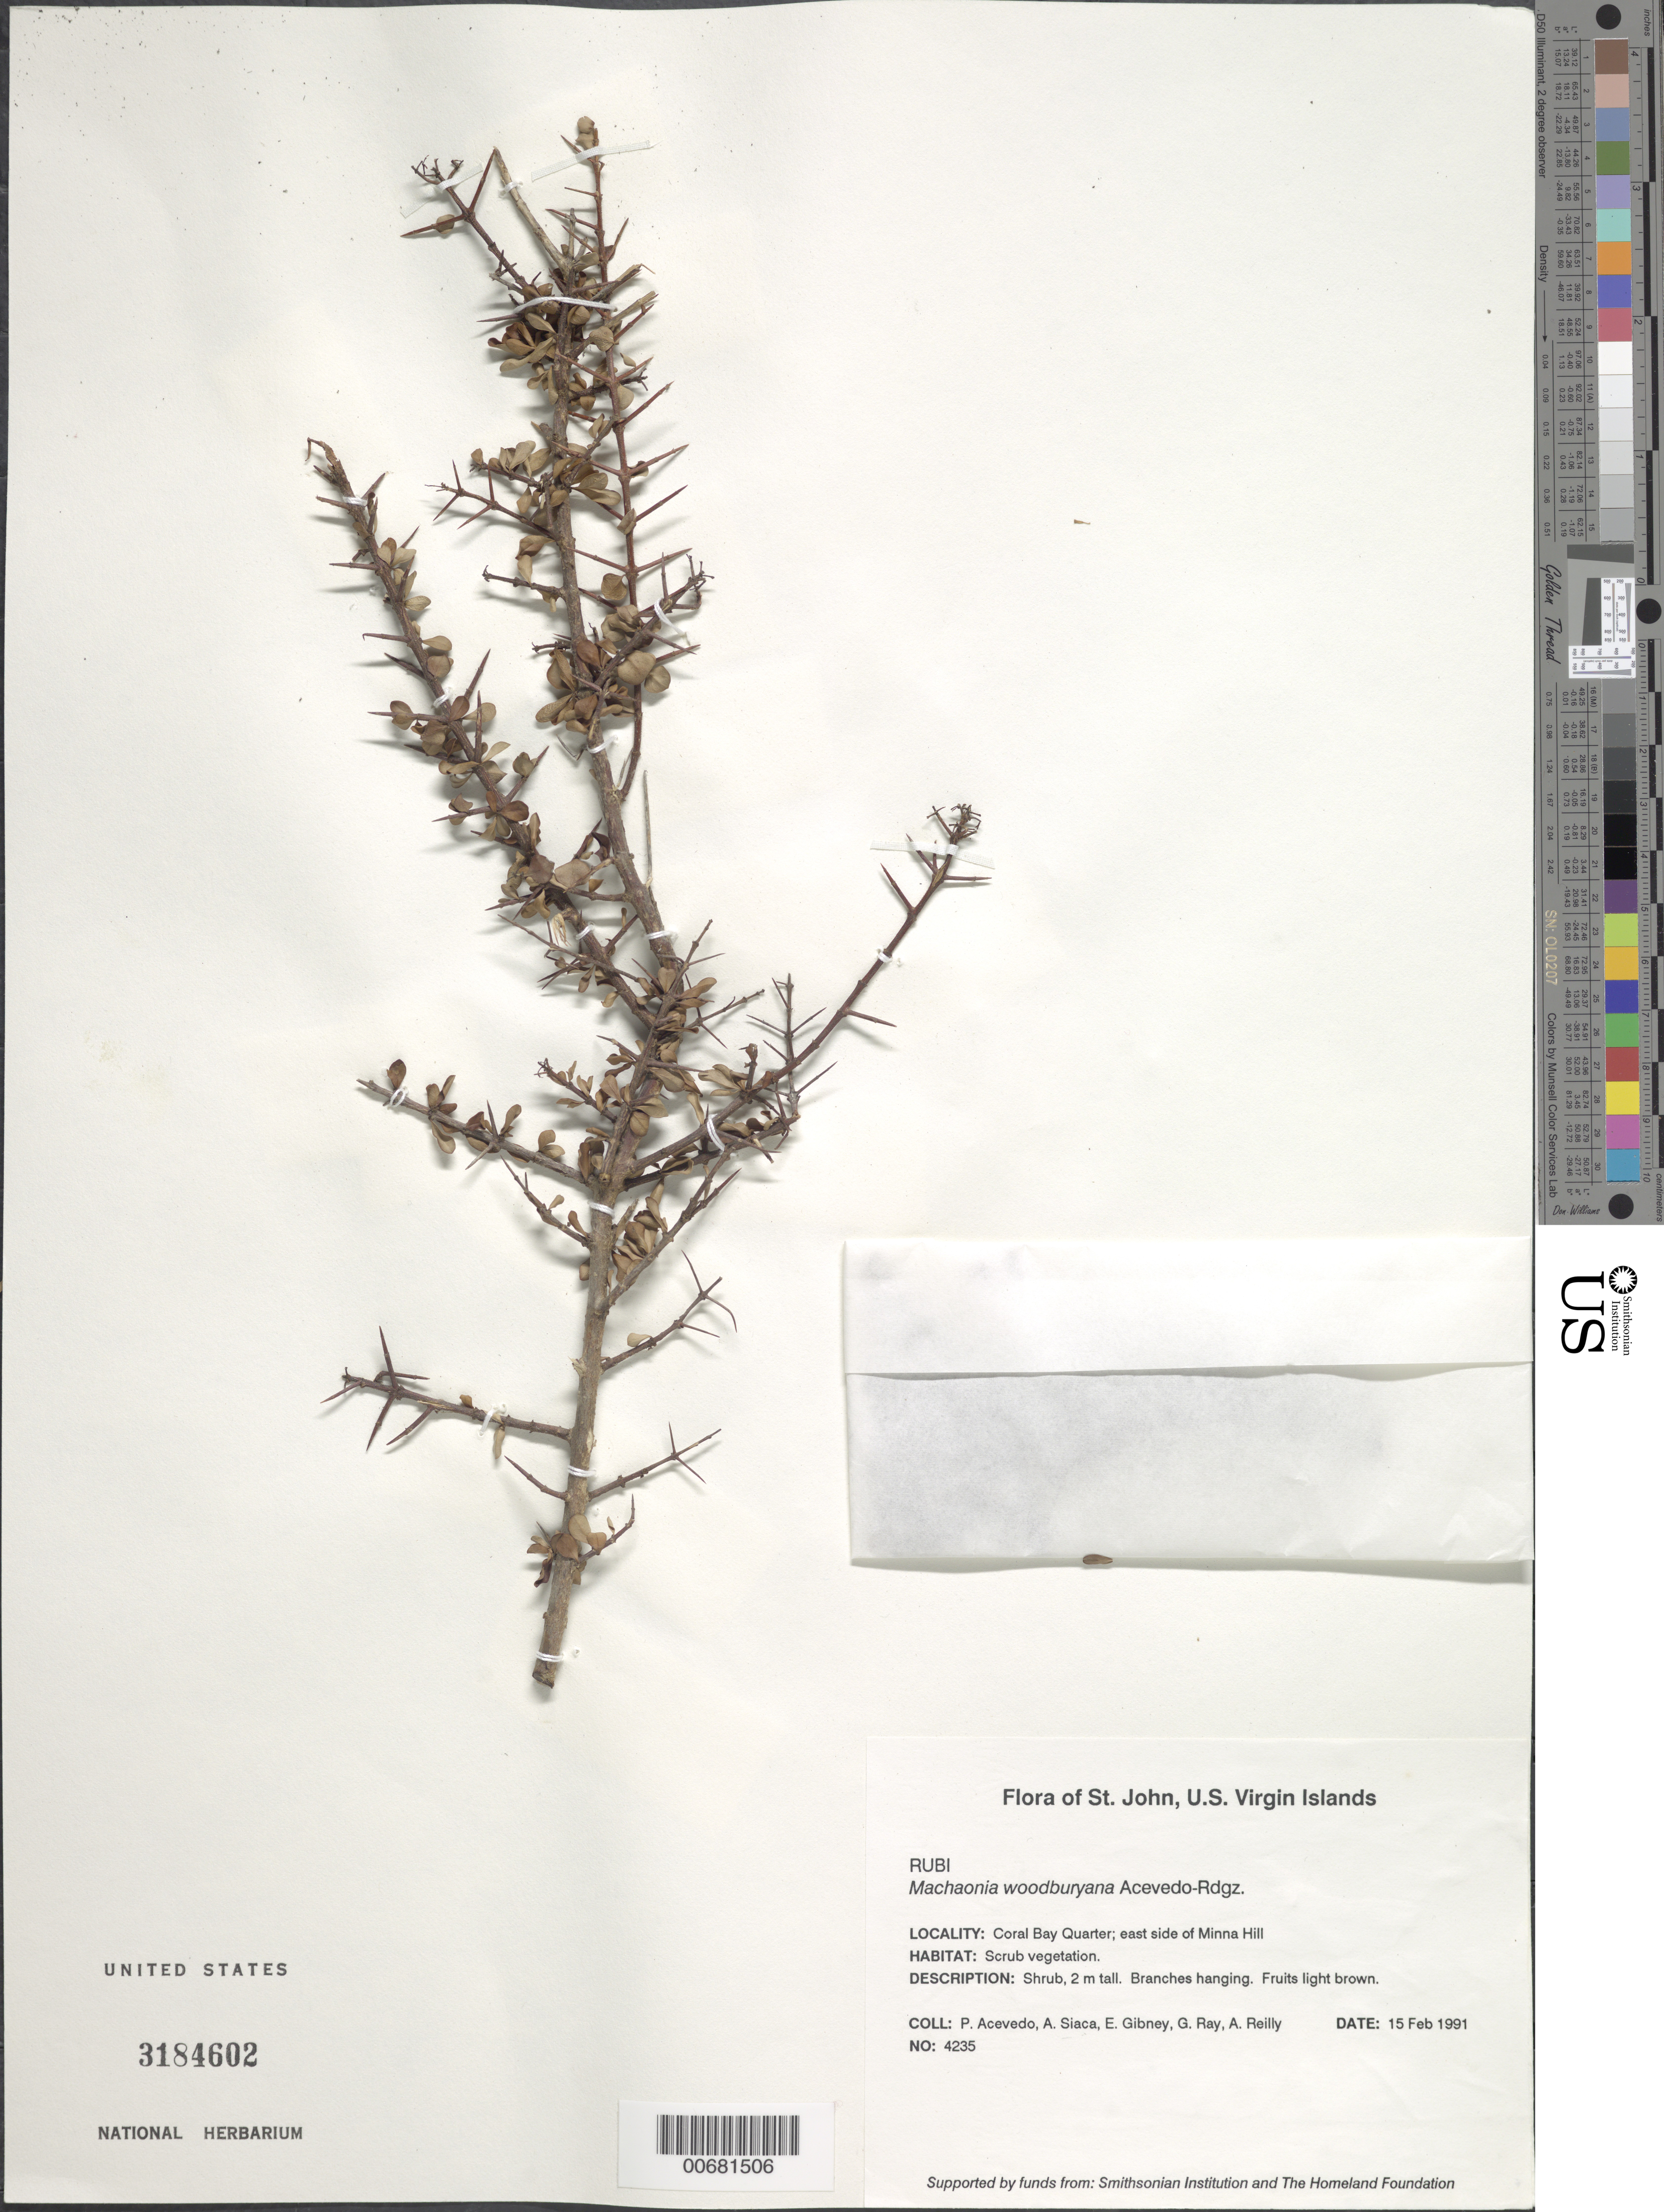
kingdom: Plantae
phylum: Tracheophyta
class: Magnoliopsida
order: Gentianales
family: Rubiaceae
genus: Machaonia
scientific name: Machaonia woodburyana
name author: Acev.-Rodr.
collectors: P. Acevedo-Rodr., A. Siaca, E. Gibney, G. Ray & A. Reilly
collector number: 4235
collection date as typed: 15 Feb 1991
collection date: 1991-02-15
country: U.S. Virgin Islands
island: St. John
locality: Coral Bay Quarter; east side of Minna Hill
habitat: Scrub vegetation.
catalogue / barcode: US 3184602